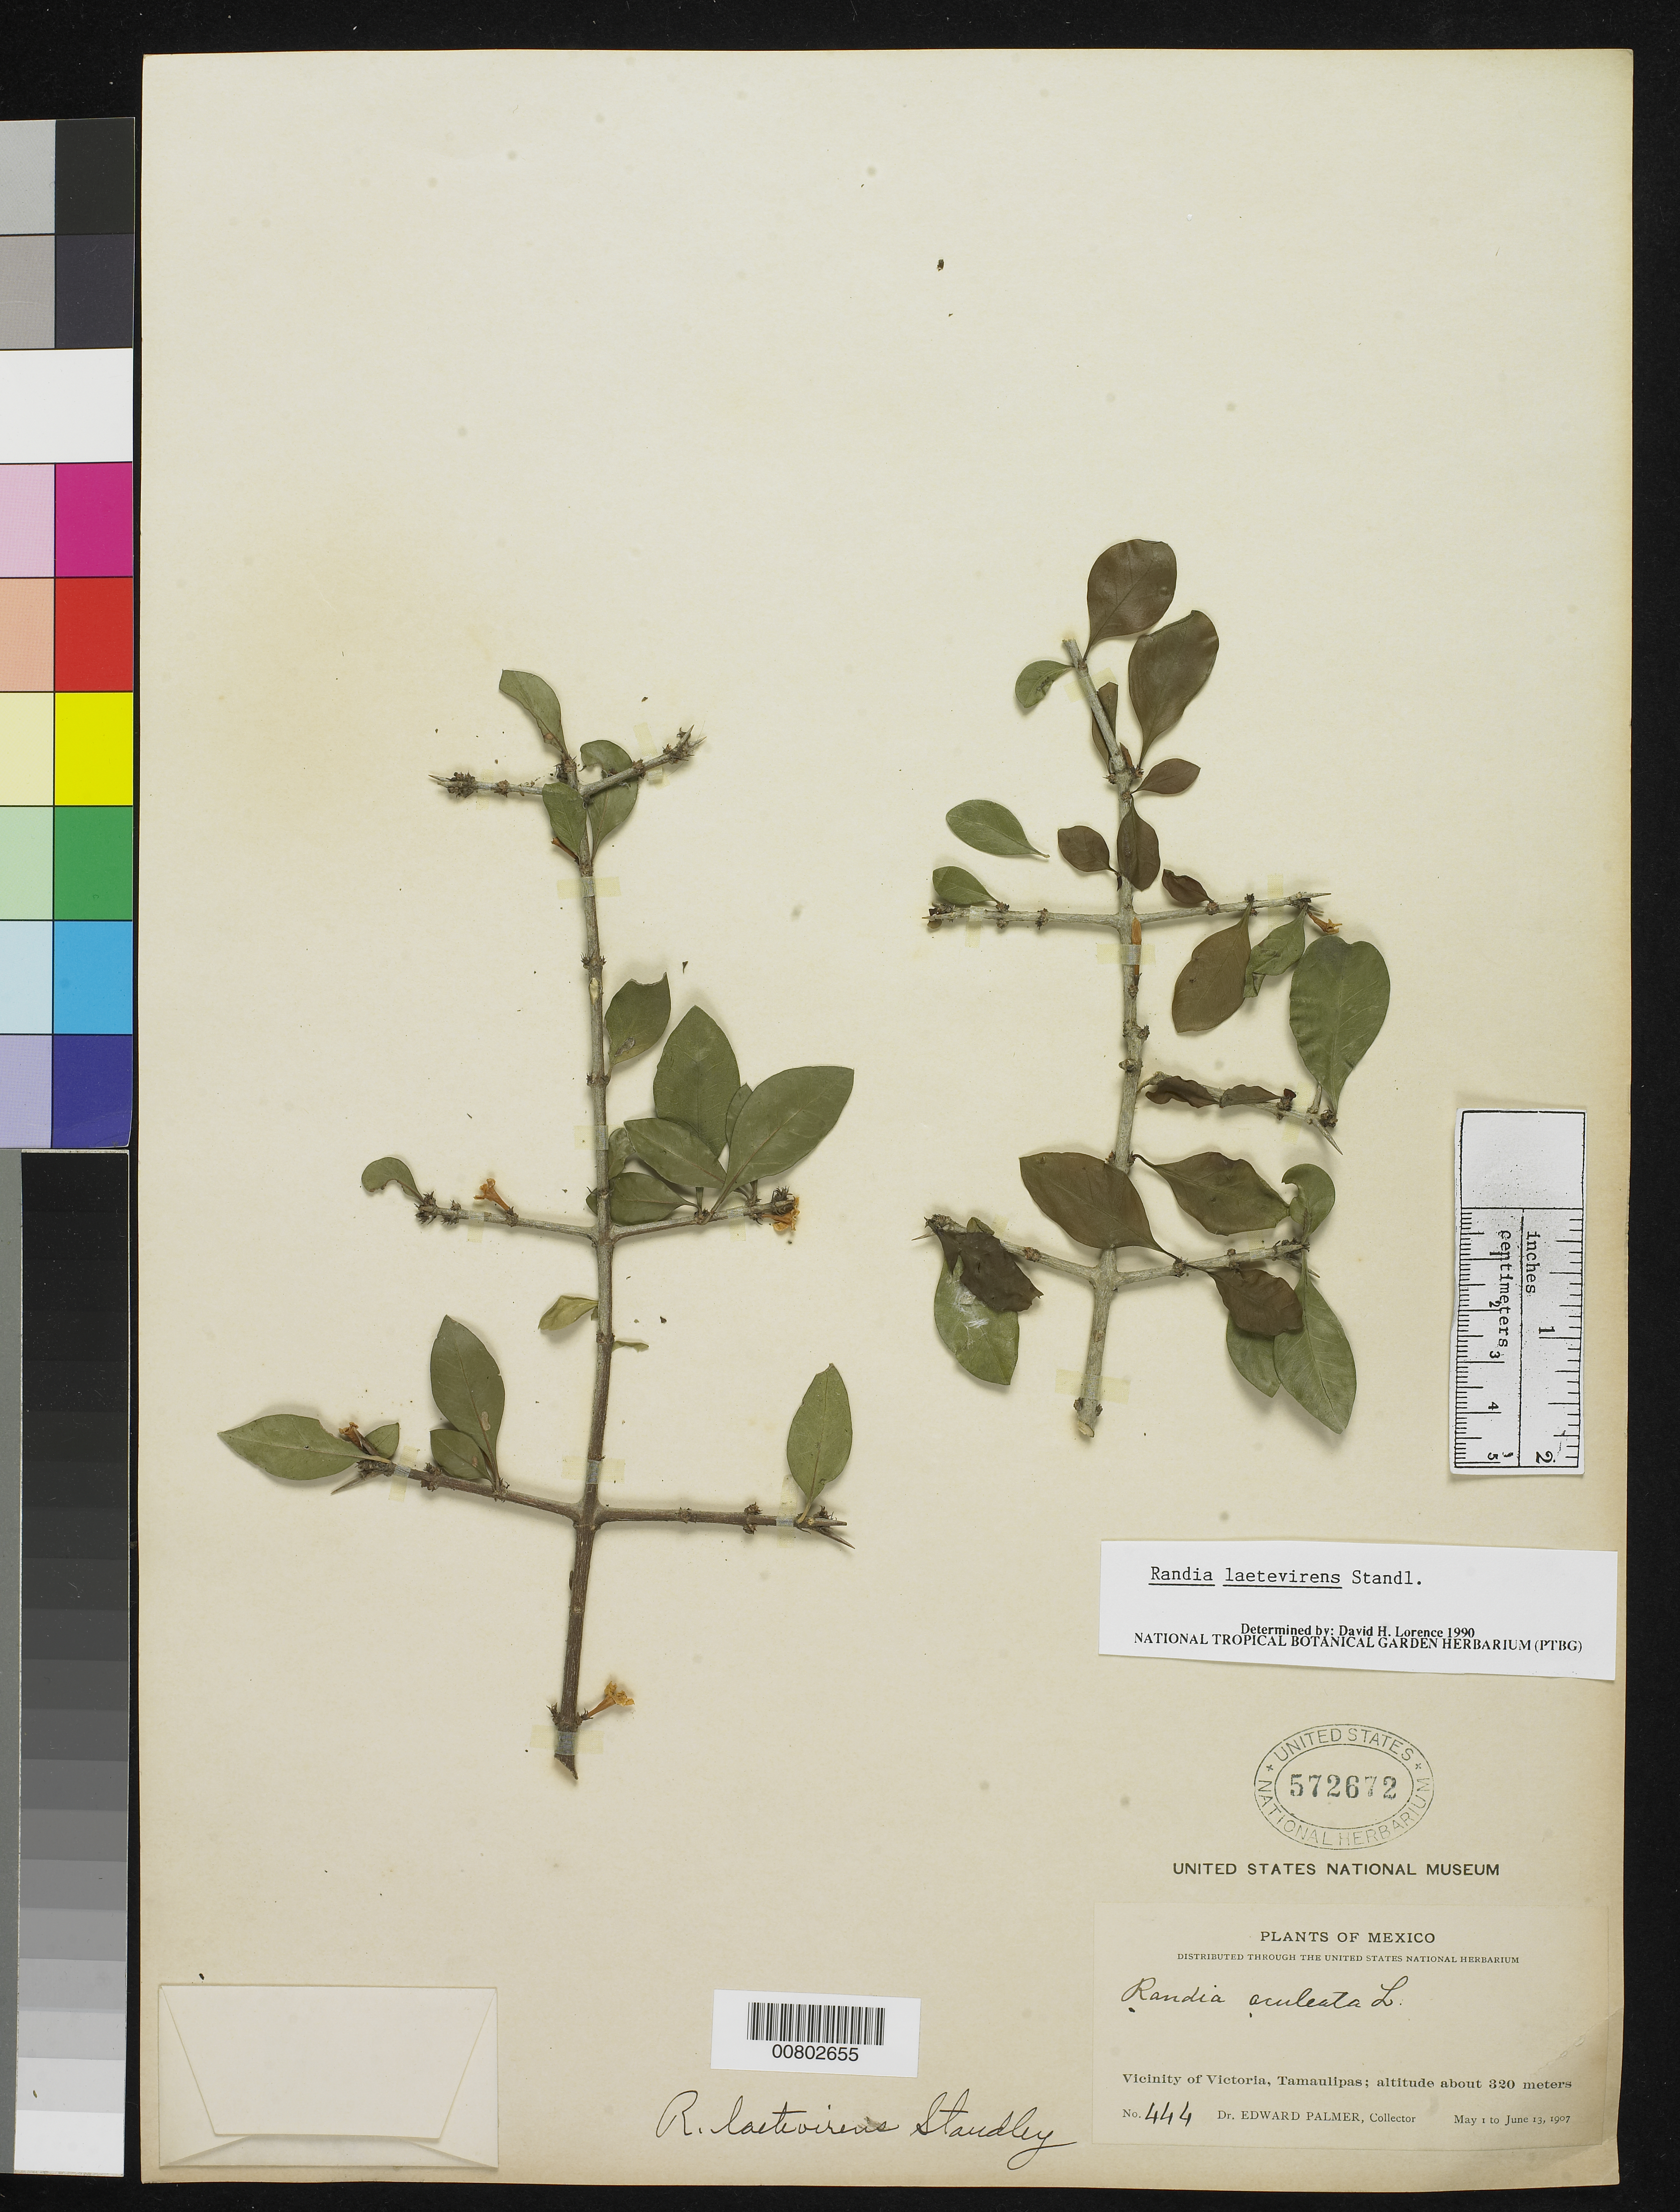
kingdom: Plantae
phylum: Tracheophyta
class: Magnoliopsida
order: Gentianales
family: Rubiaceae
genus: Randia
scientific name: Randia laetevirens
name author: Standl.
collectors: E. Palmer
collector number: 444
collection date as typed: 01 May 1907 to 13 Jun 1907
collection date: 1907-05-01/1907-06-13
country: Mexico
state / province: Tamaulipas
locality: Vicinity of Tampico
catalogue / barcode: US 572672